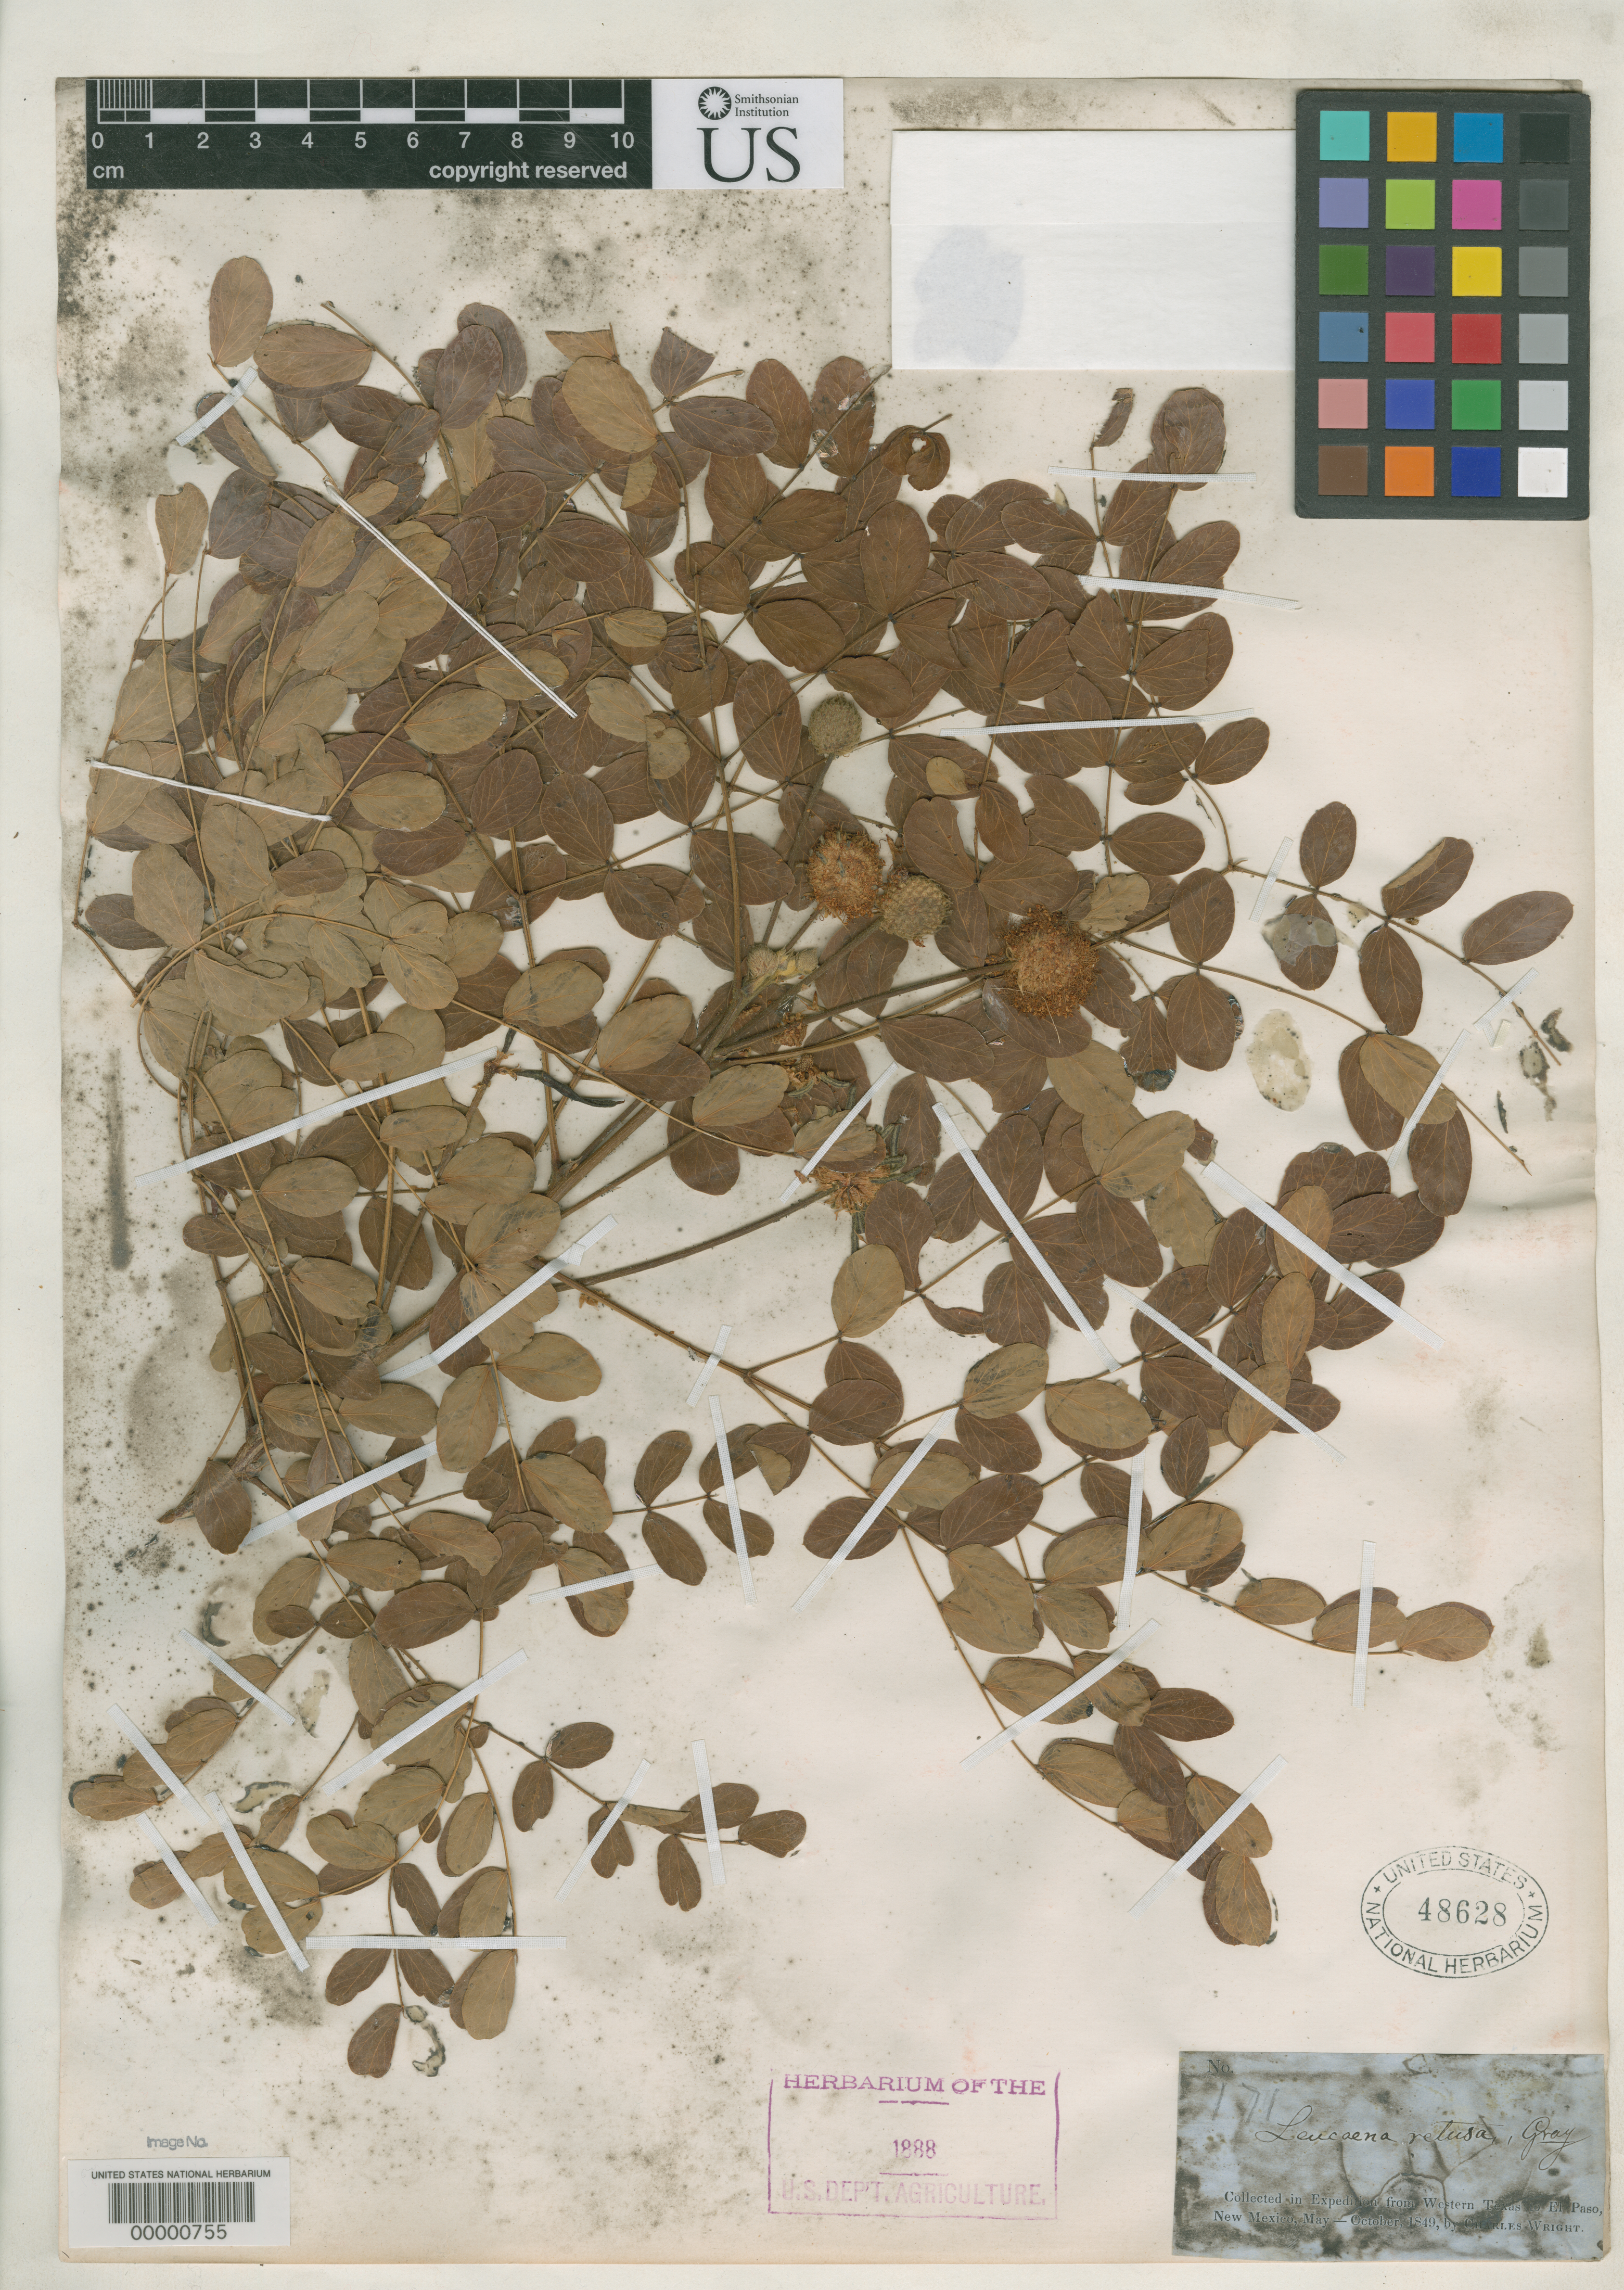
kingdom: Plantae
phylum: Tracheophyta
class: Magnoliopsida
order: Fabales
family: Fabaceae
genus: Leucaena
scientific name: Leucaena retusa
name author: Benth. in A. Gray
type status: Syntype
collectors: C. Wright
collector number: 171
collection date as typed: Jun 1849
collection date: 1849-06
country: United States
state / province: Texas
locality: Rio Nueces.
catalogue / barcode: US 48628